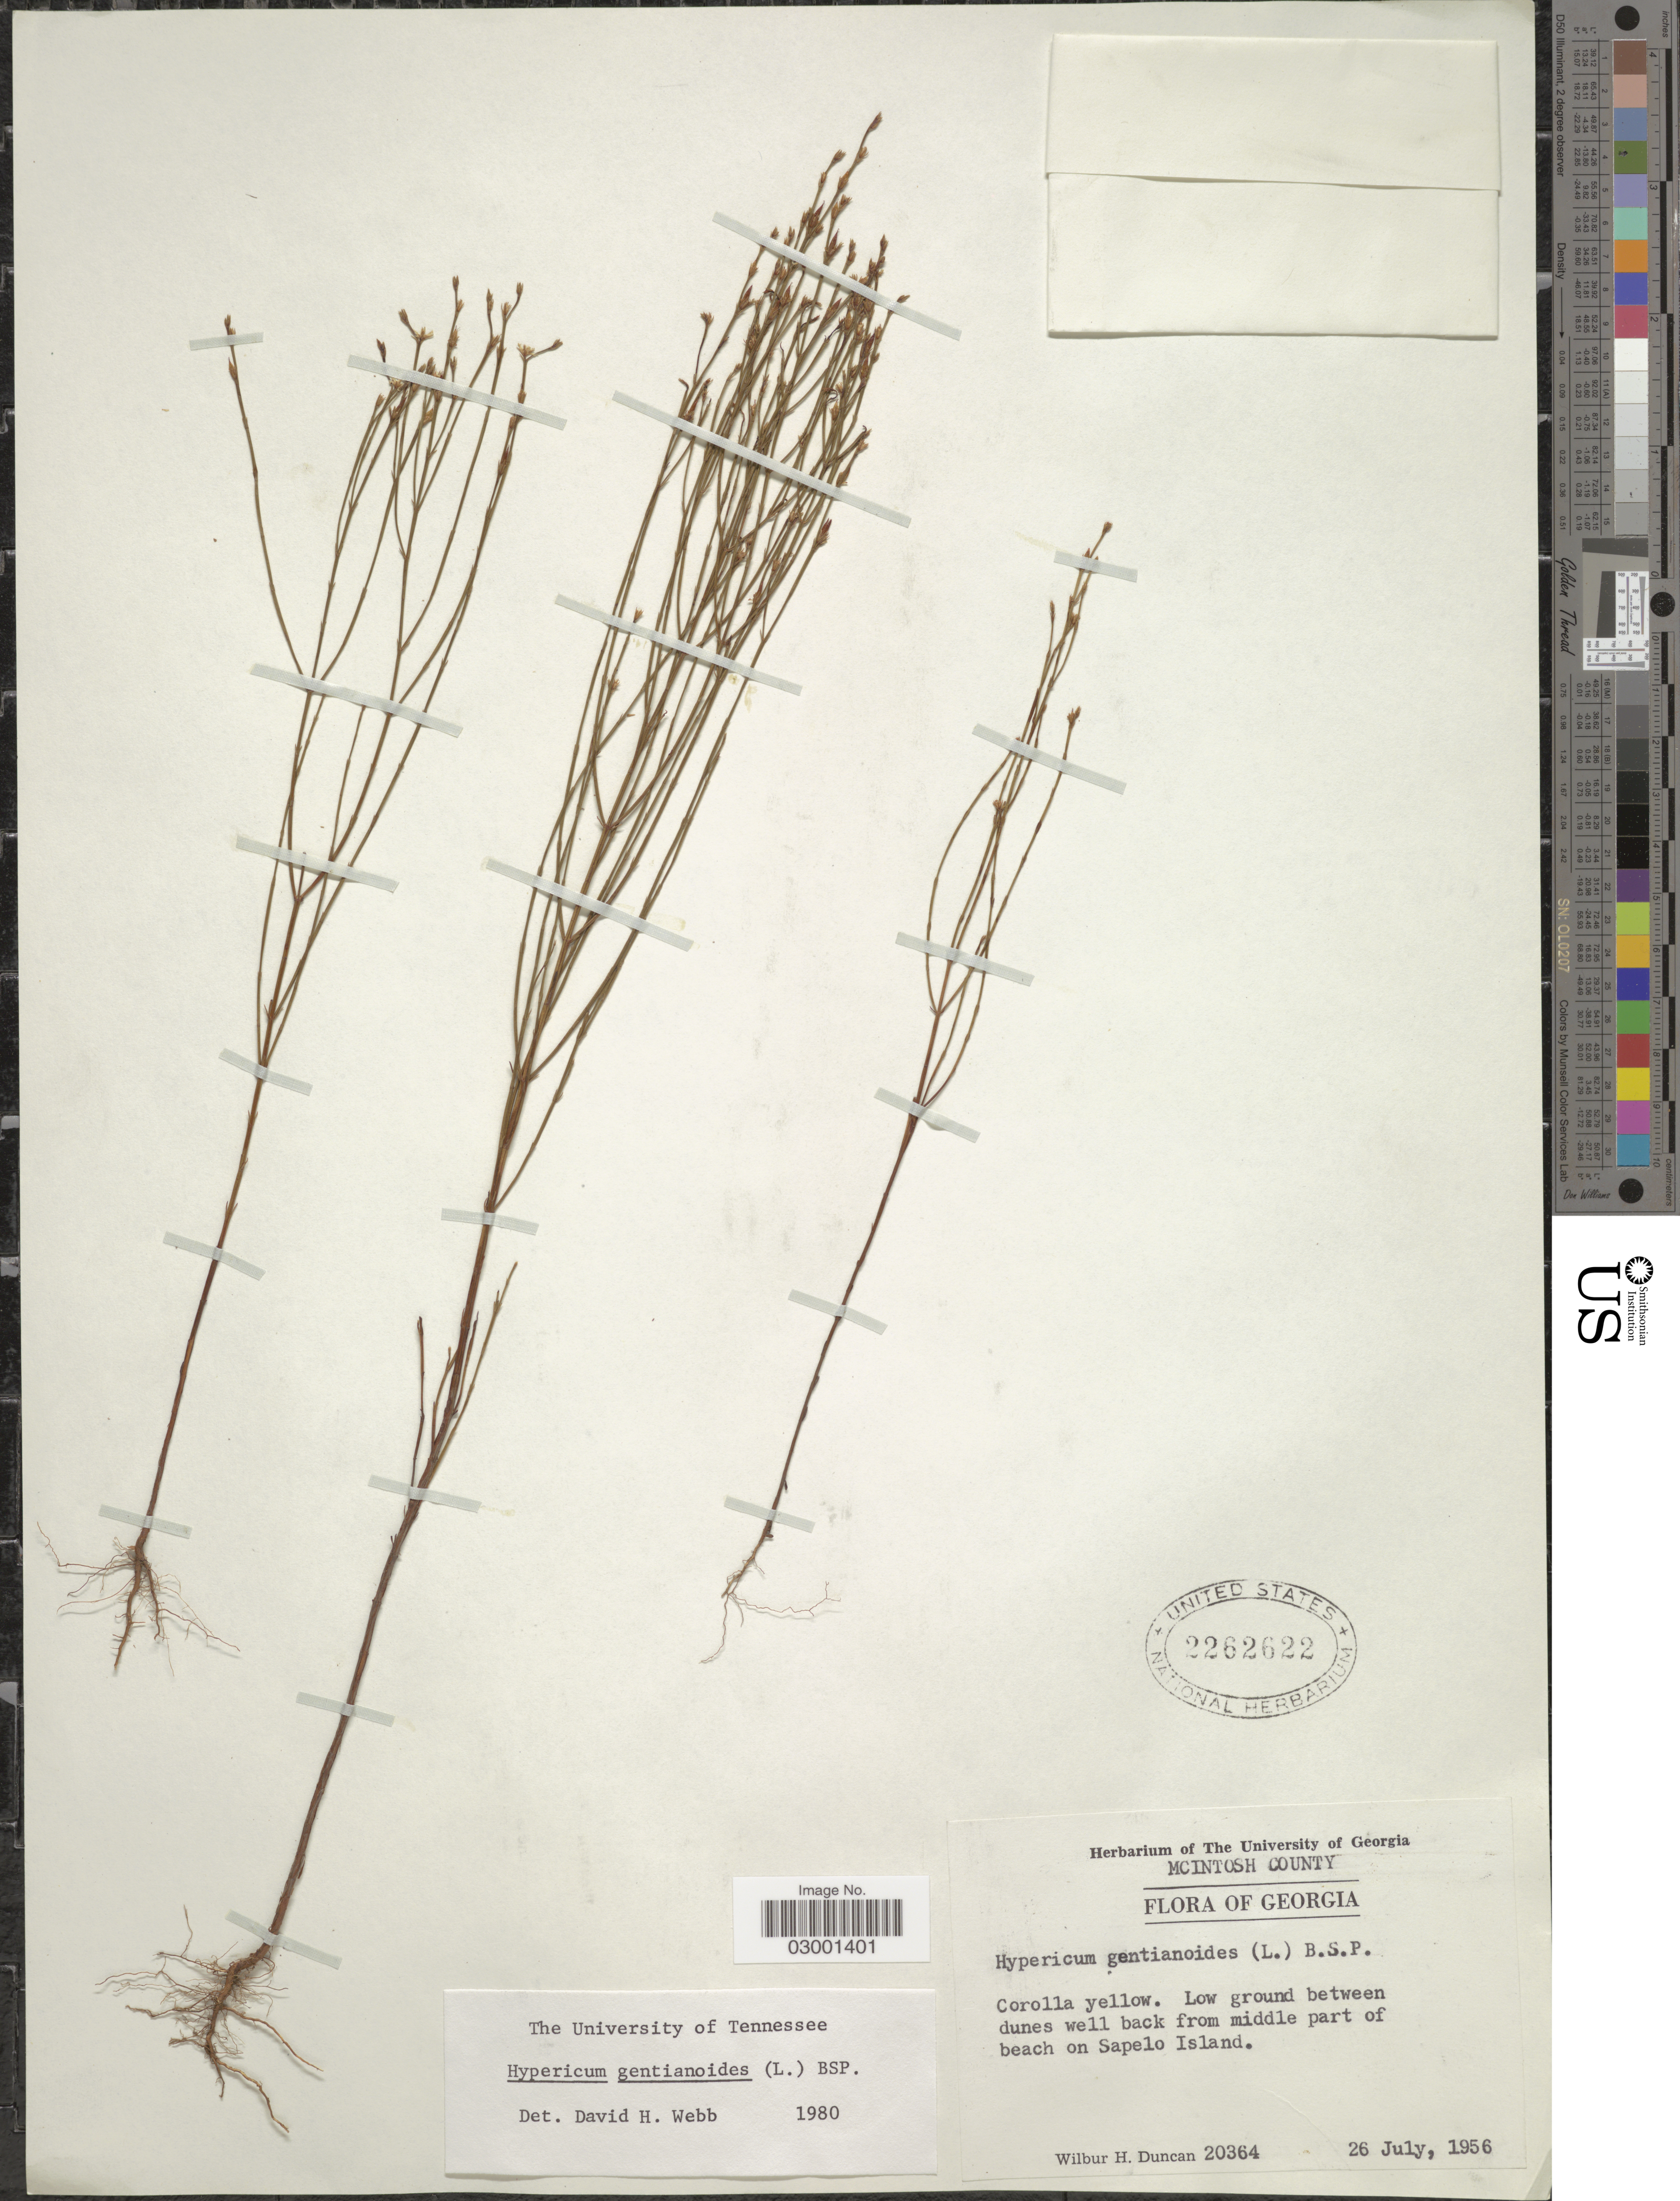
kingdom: Plantae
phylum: Tracheophyta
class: Magnoliopsida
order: Malpighiales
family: Hypericaceae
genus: Hypericum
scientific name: Hypericum gentianoides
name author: (L.) Britton, Stearns & Poggenb.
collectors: W. H. Duncan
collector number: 20364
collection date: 1956-07-26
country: United States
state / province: Georgia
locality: McIntosh.Low ground between dunes well back from middle part of beach on Sapelo Island.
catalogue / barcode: US 2262622